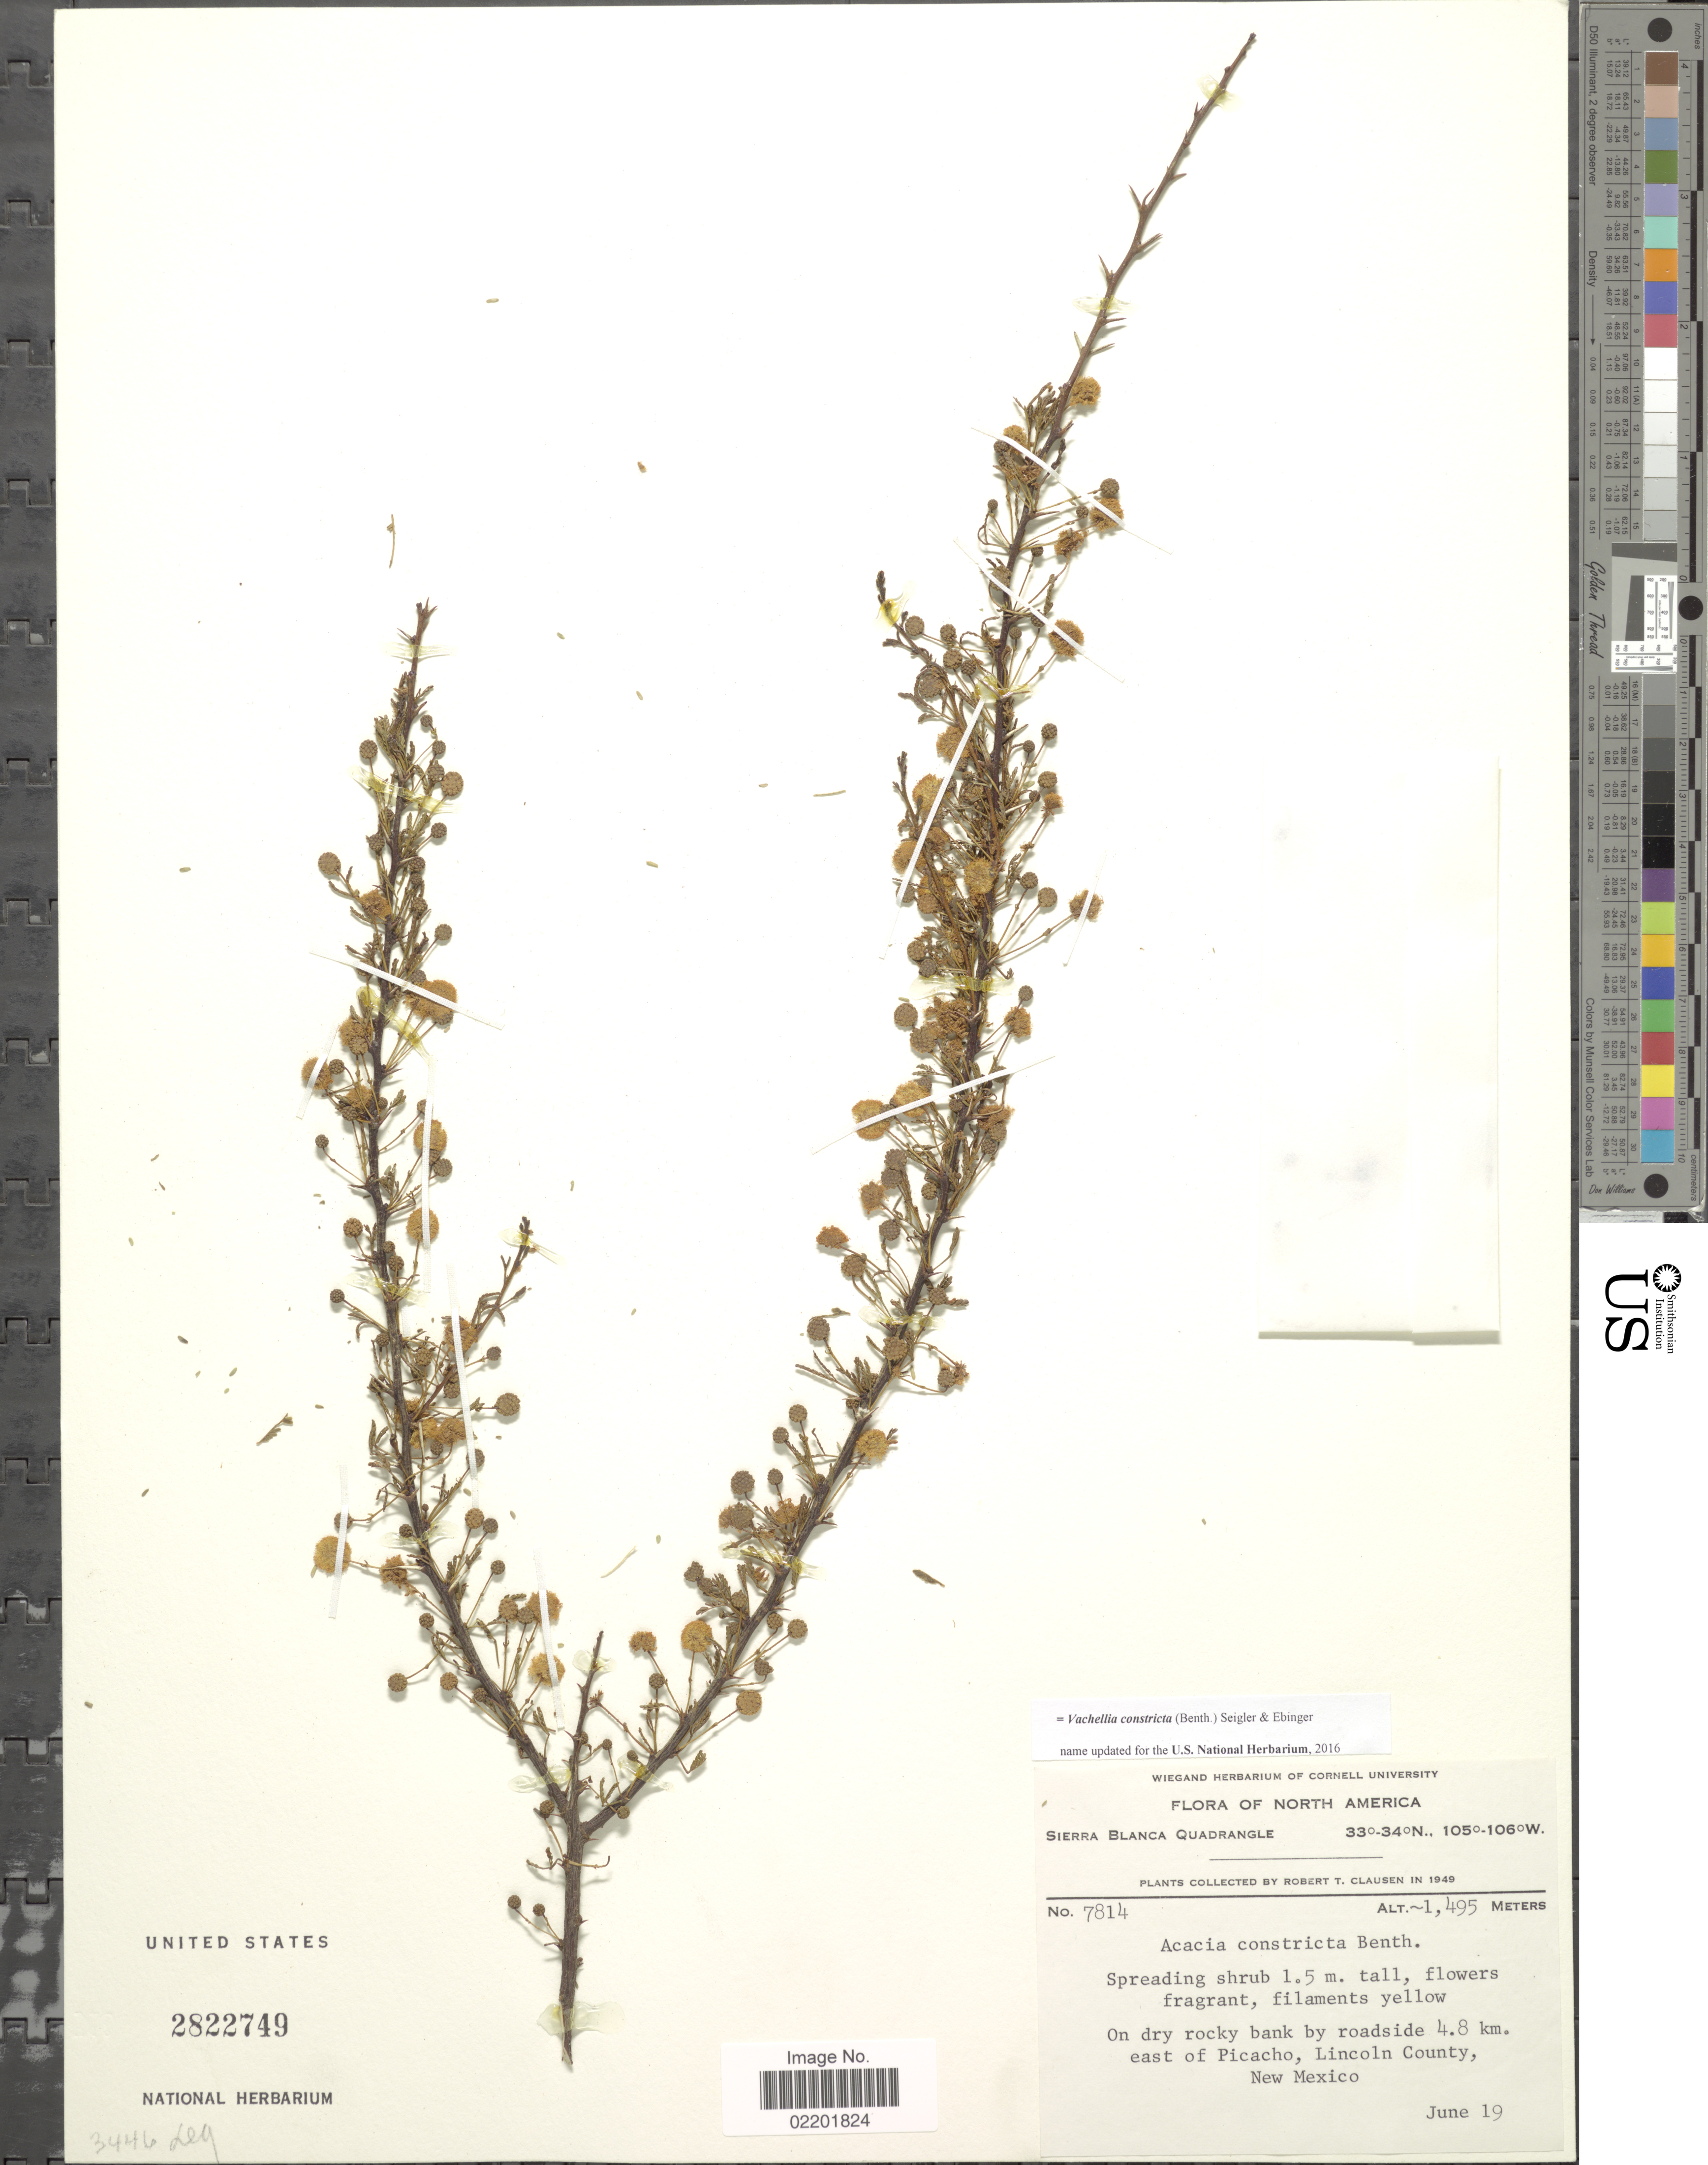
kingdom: Plantae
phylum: Tracheophyta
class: Magnoliopsida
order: Fabales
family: Fabaceae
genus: Vachellia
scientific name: Vachellia constricta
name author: (Benth.) Seigler & Ebinger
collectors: R. T. Clausen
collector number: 7814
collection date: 1949-06-19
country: United States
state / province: New Mexico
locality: North America, Sierra Blanca Quadrangle, 4.8 km east of Picacho, Lincoln County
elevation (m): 1495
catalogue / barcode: US 2822749